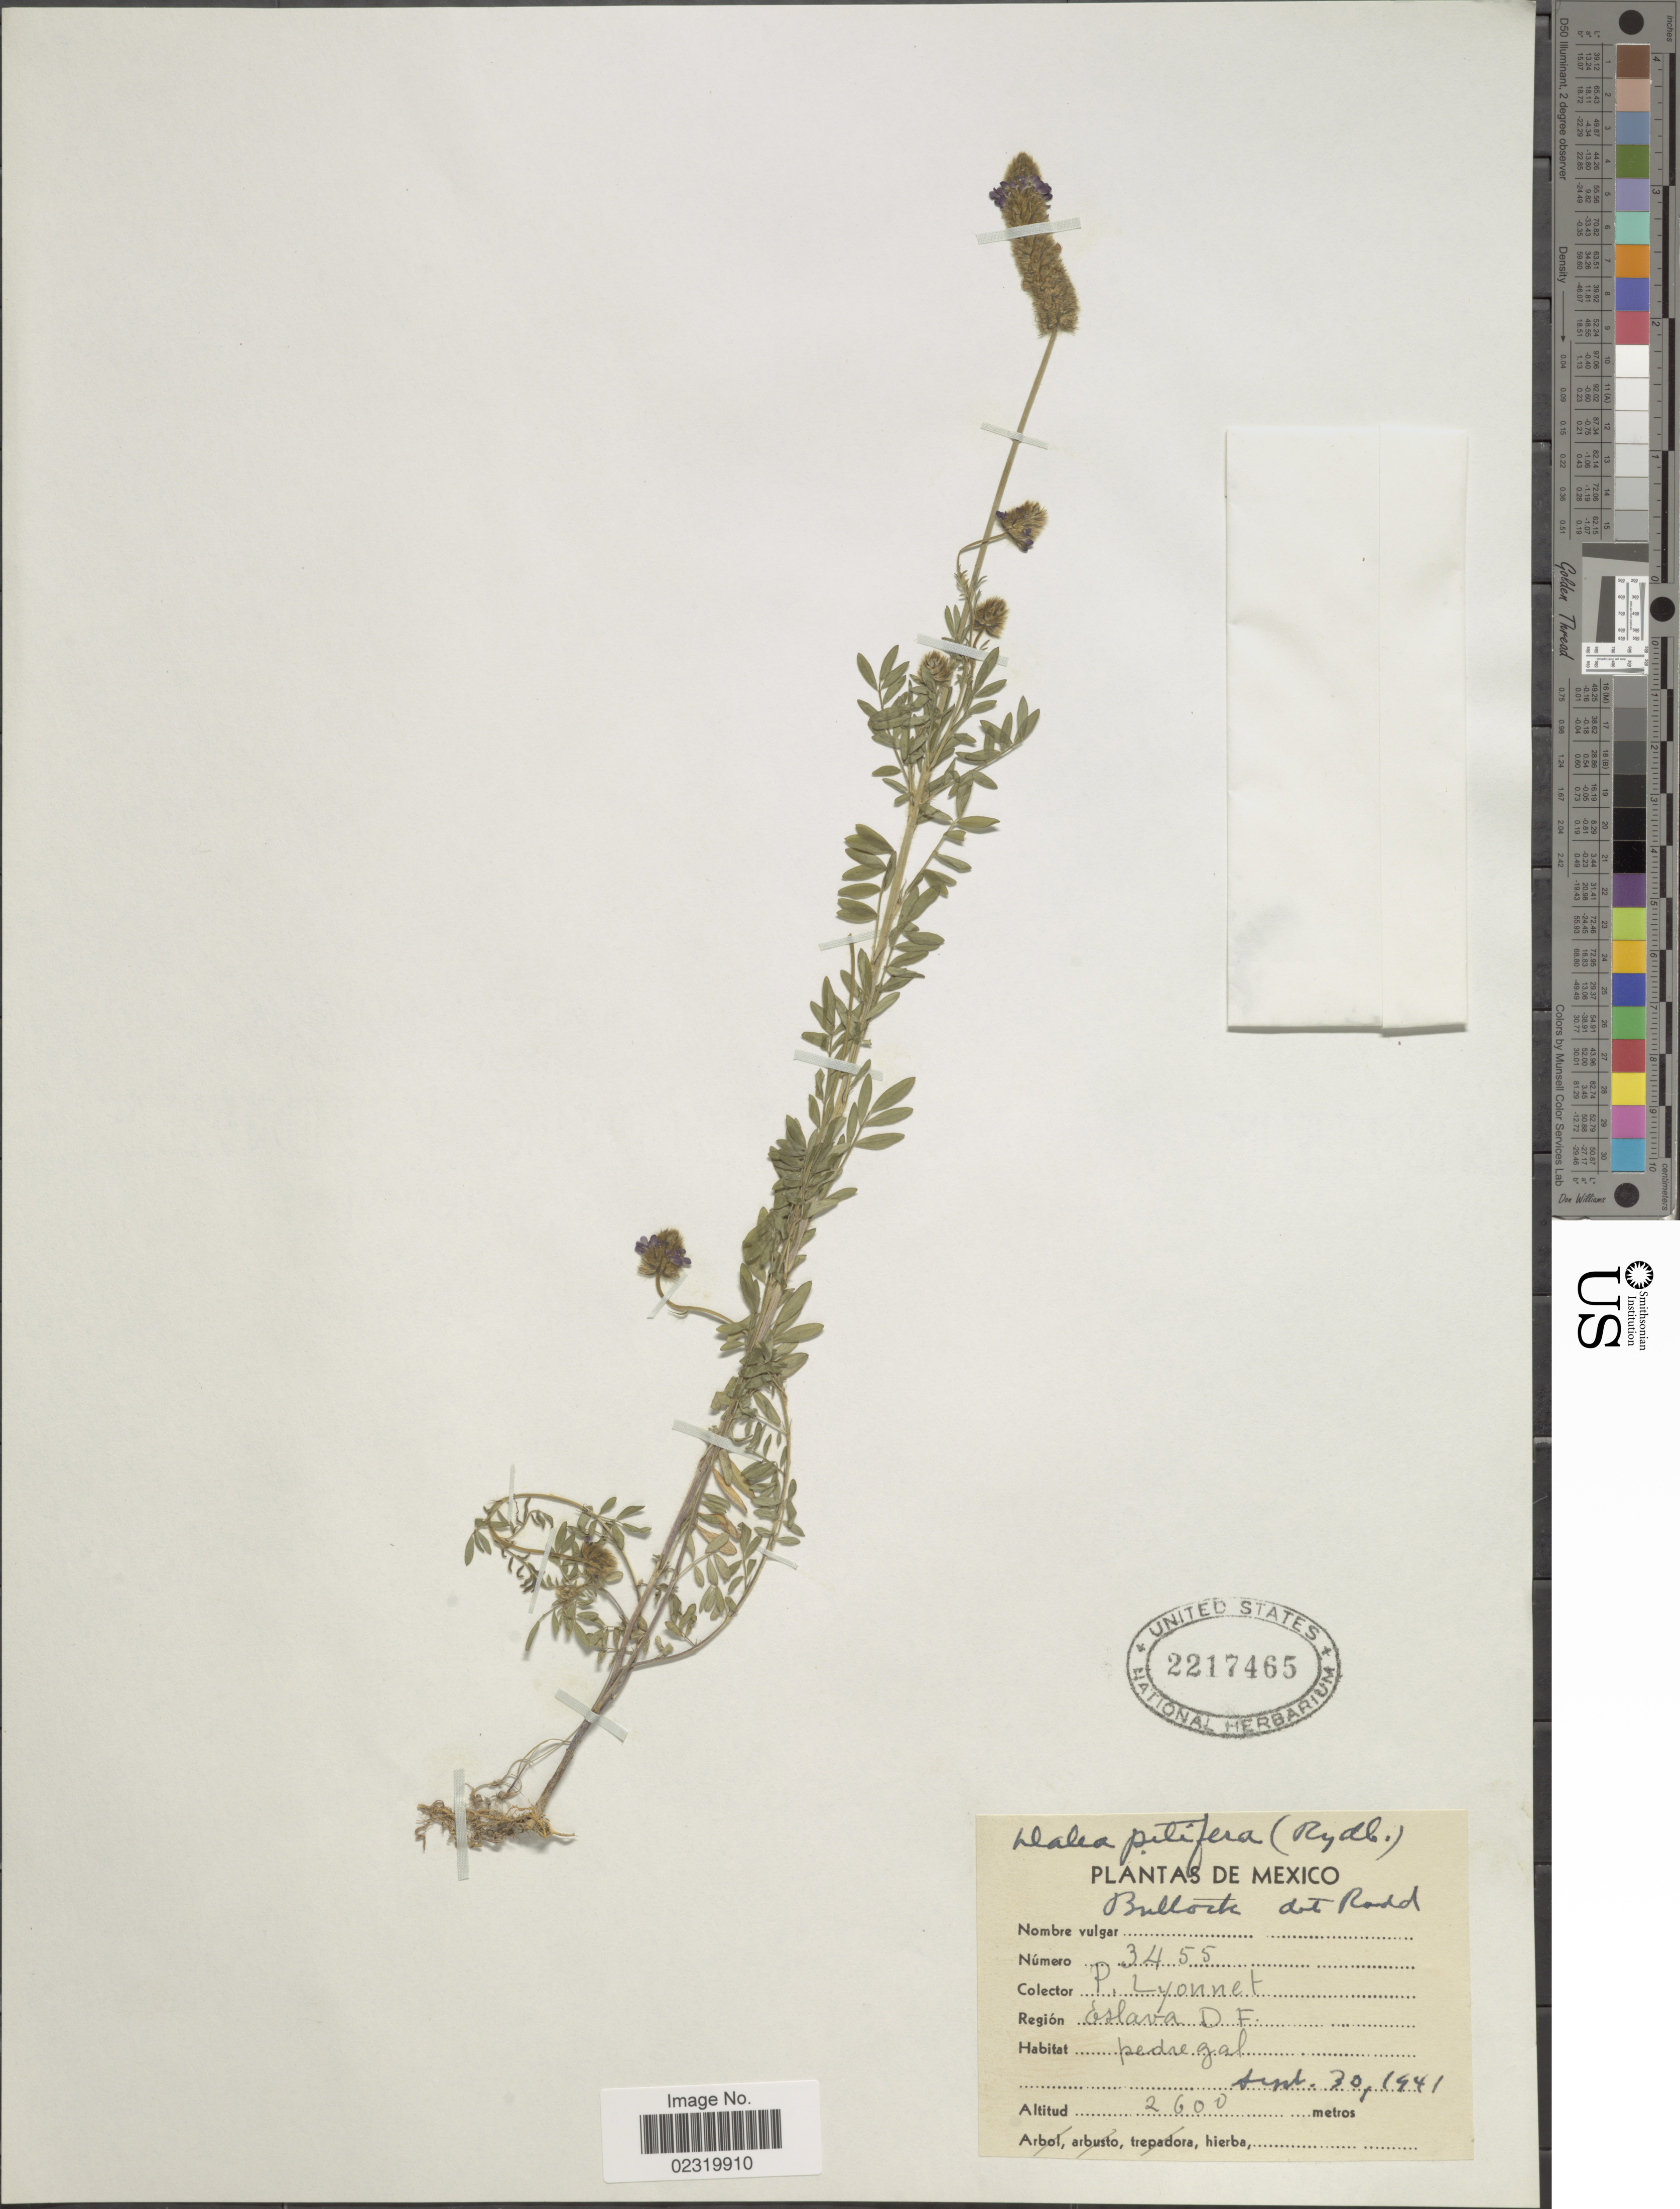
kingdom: Plantae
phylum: Tracheophyta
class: Magnoliopsida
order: Fabales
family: Fabaceae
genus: Dalea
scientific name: Dalea reclinata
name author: (Cav.) Willd.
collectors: P. Lyonnet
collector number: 3455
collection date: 1941-09-30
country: Mexico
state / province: Distrito Federal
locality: Región Eslava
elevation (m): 2600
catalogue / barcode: US 2217465